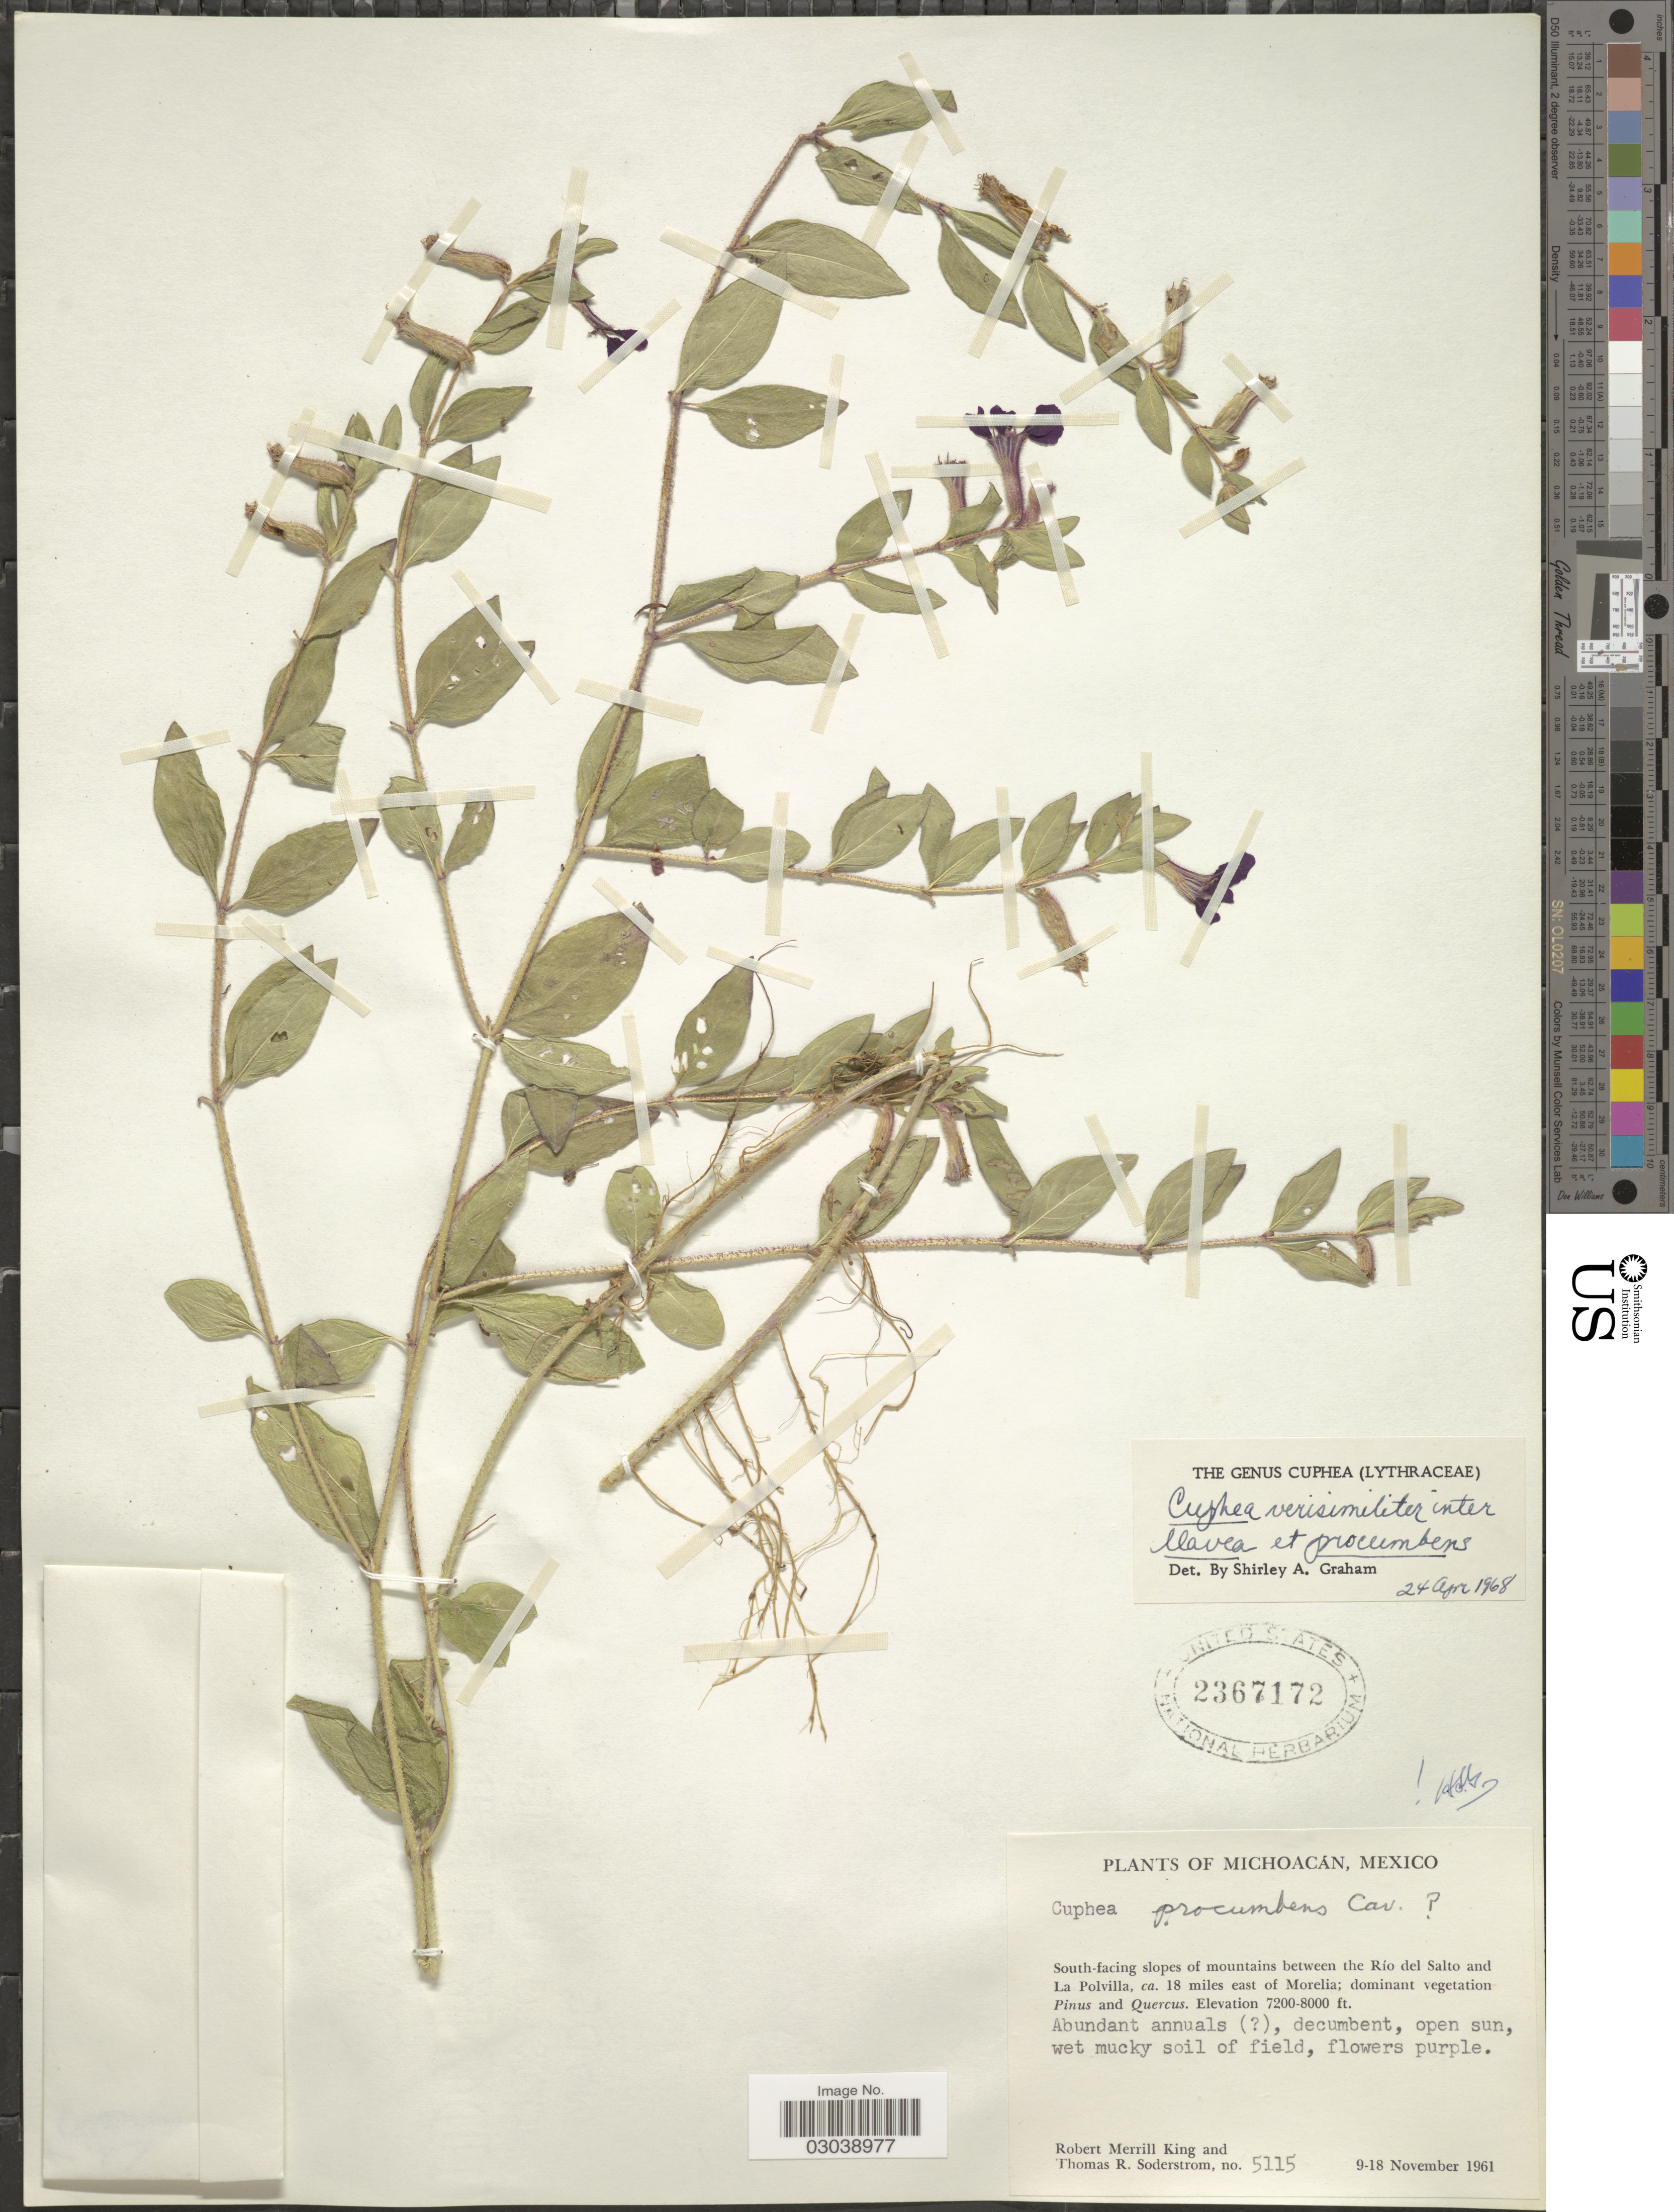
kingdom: Plantae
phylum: Tracheophyta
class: Magnoliopsida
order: Myrtales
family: Lythraceae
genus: Cuphea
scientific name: Cuphea procumbens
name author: L.D. Gómez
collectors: R. M. King & T. R. Soderstrom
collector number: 5115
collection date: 1961-11-09/1961-11-18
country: Mexico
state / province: Michoacán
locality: South-facing slopes of mountains between the Río del Salto and La Polvilla, ca. 18 miles east of Morelia.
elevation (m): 2195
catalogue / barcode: US 2367172